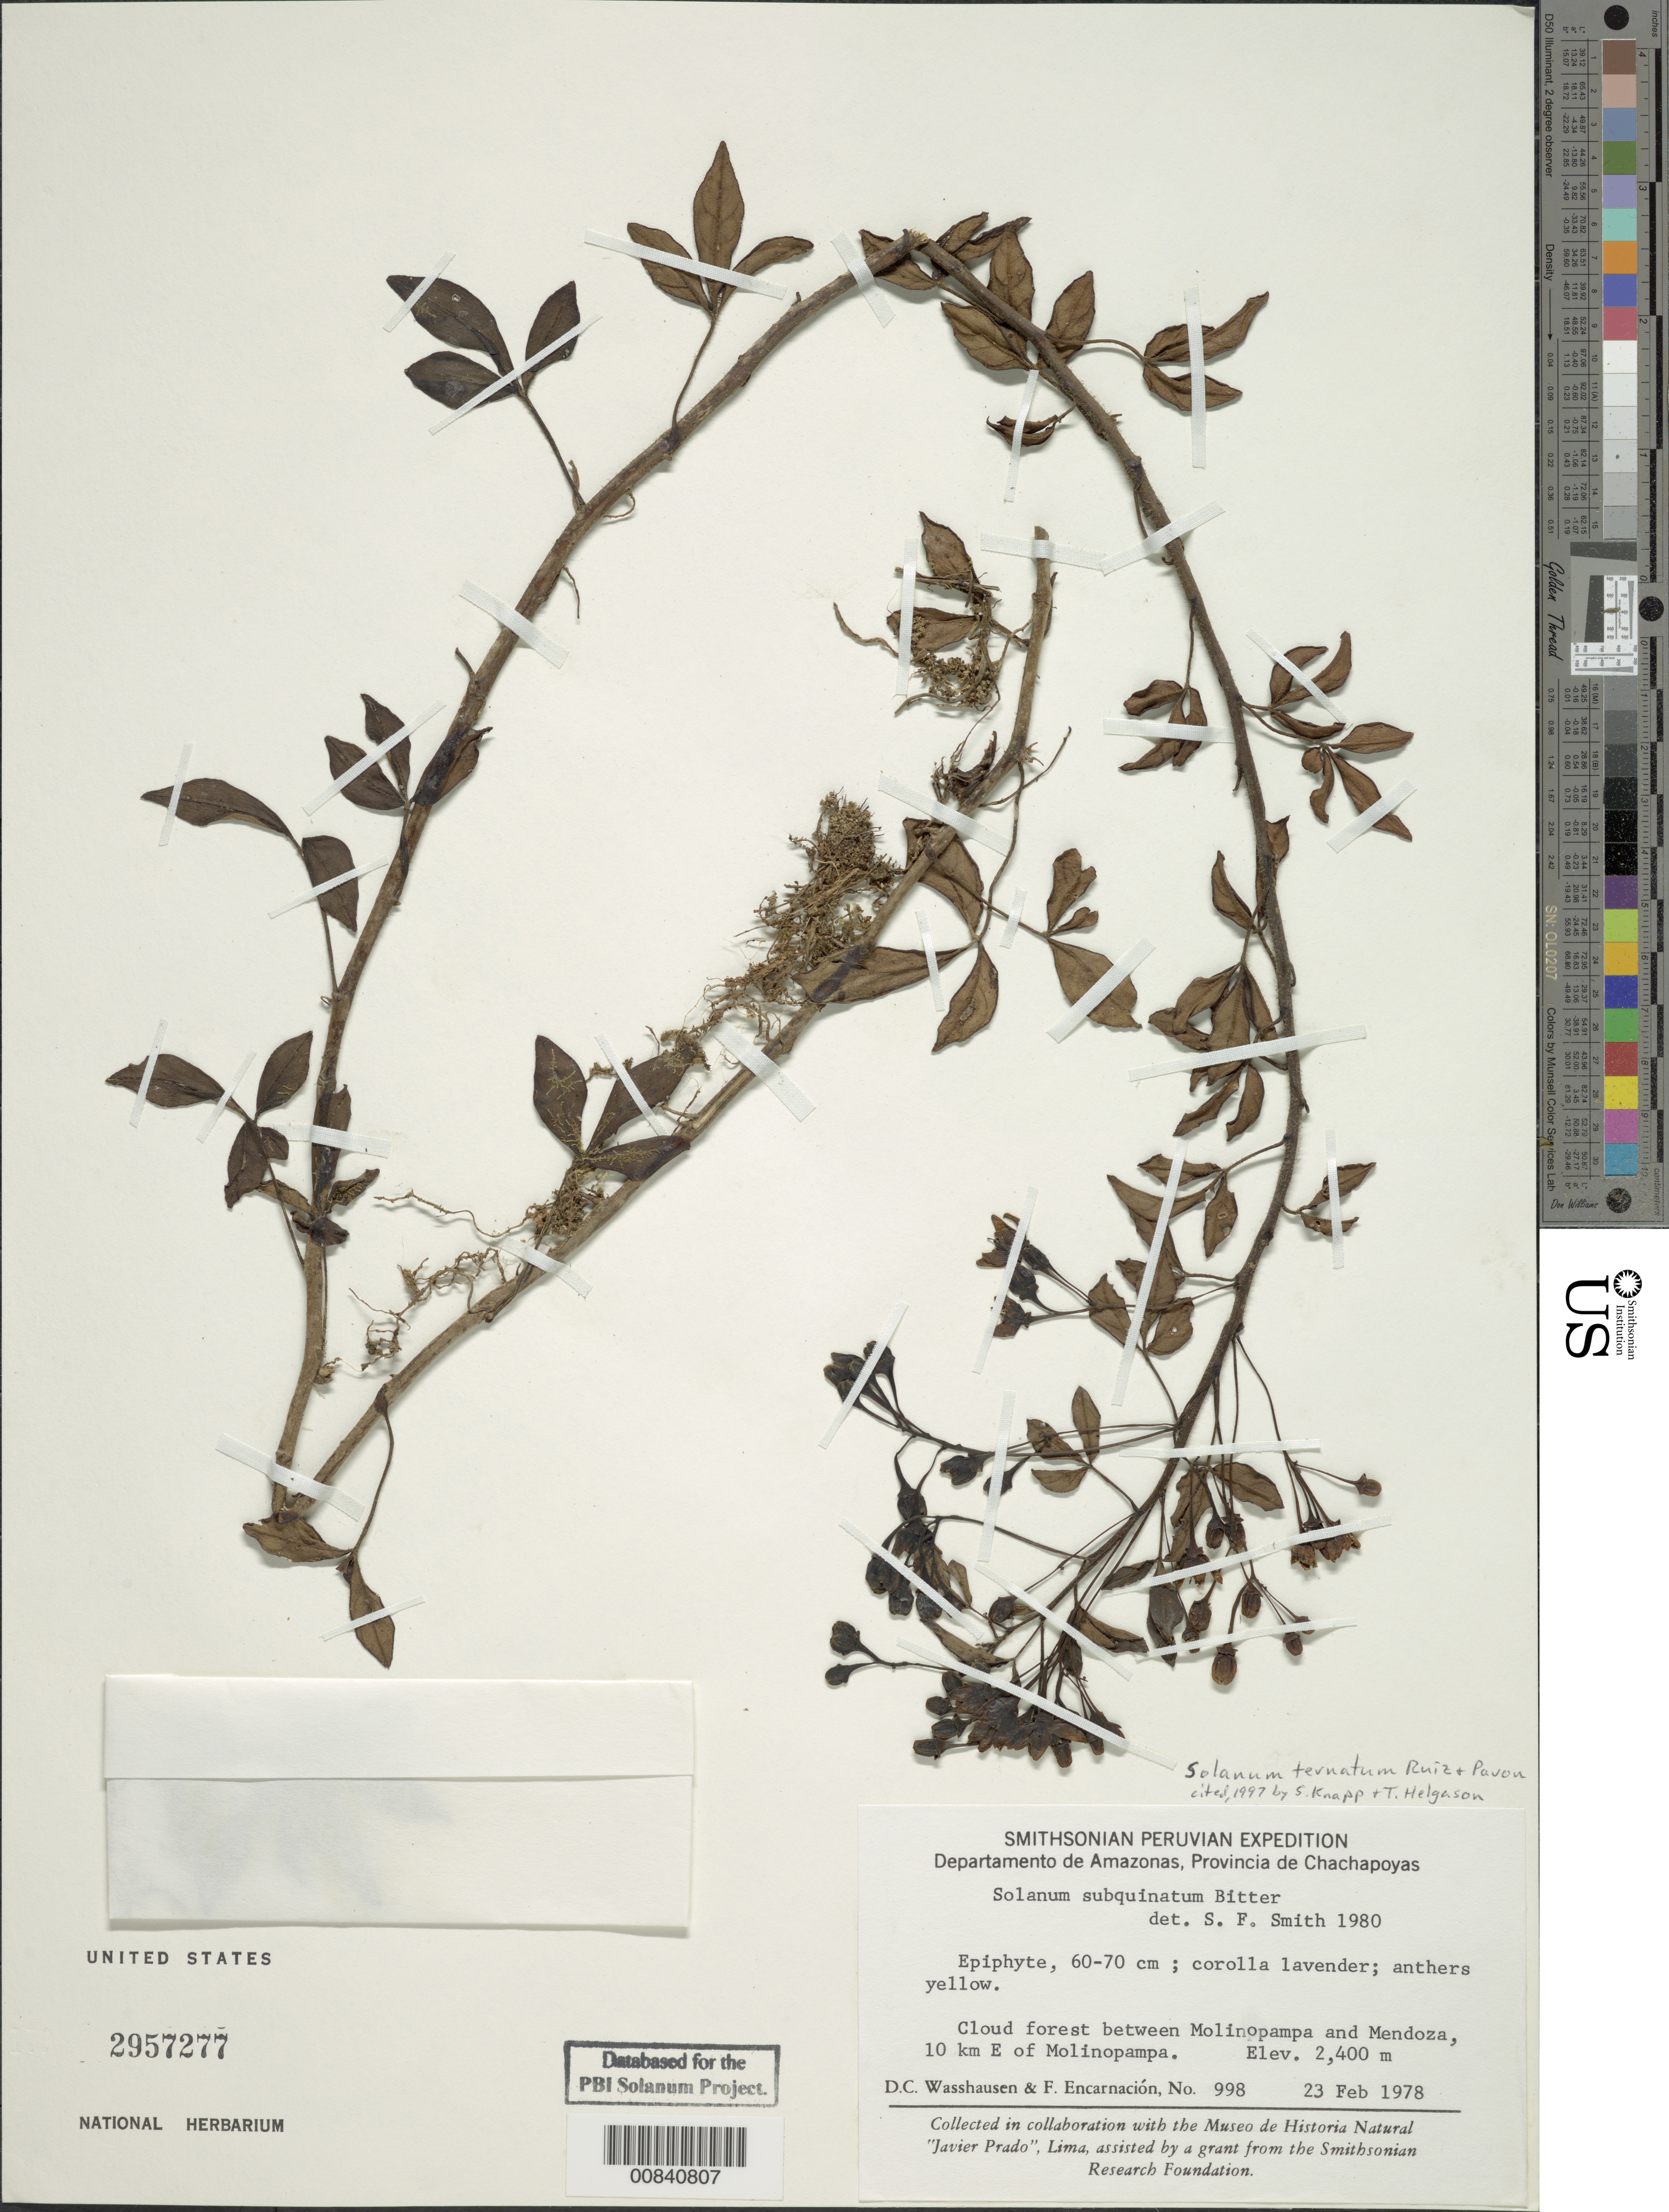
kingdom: Plantae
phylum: Tracheophyta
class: Magnoliopsida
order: Solanales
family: Solanaceae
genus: Solanum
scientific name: Solanum ternatum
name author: Ruiz & Pav.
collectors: D. C. Wasshausen & F. Encarnación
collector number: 998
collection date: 1978-02-23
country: Peru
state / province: Amazonas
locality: Departamento de Amazonas, Provincia de Chachapoyas, Cloud forest between Molinopampa and Mendoza, 10 km E of Molinopampa.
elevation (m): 2400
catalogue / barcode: US 2957277